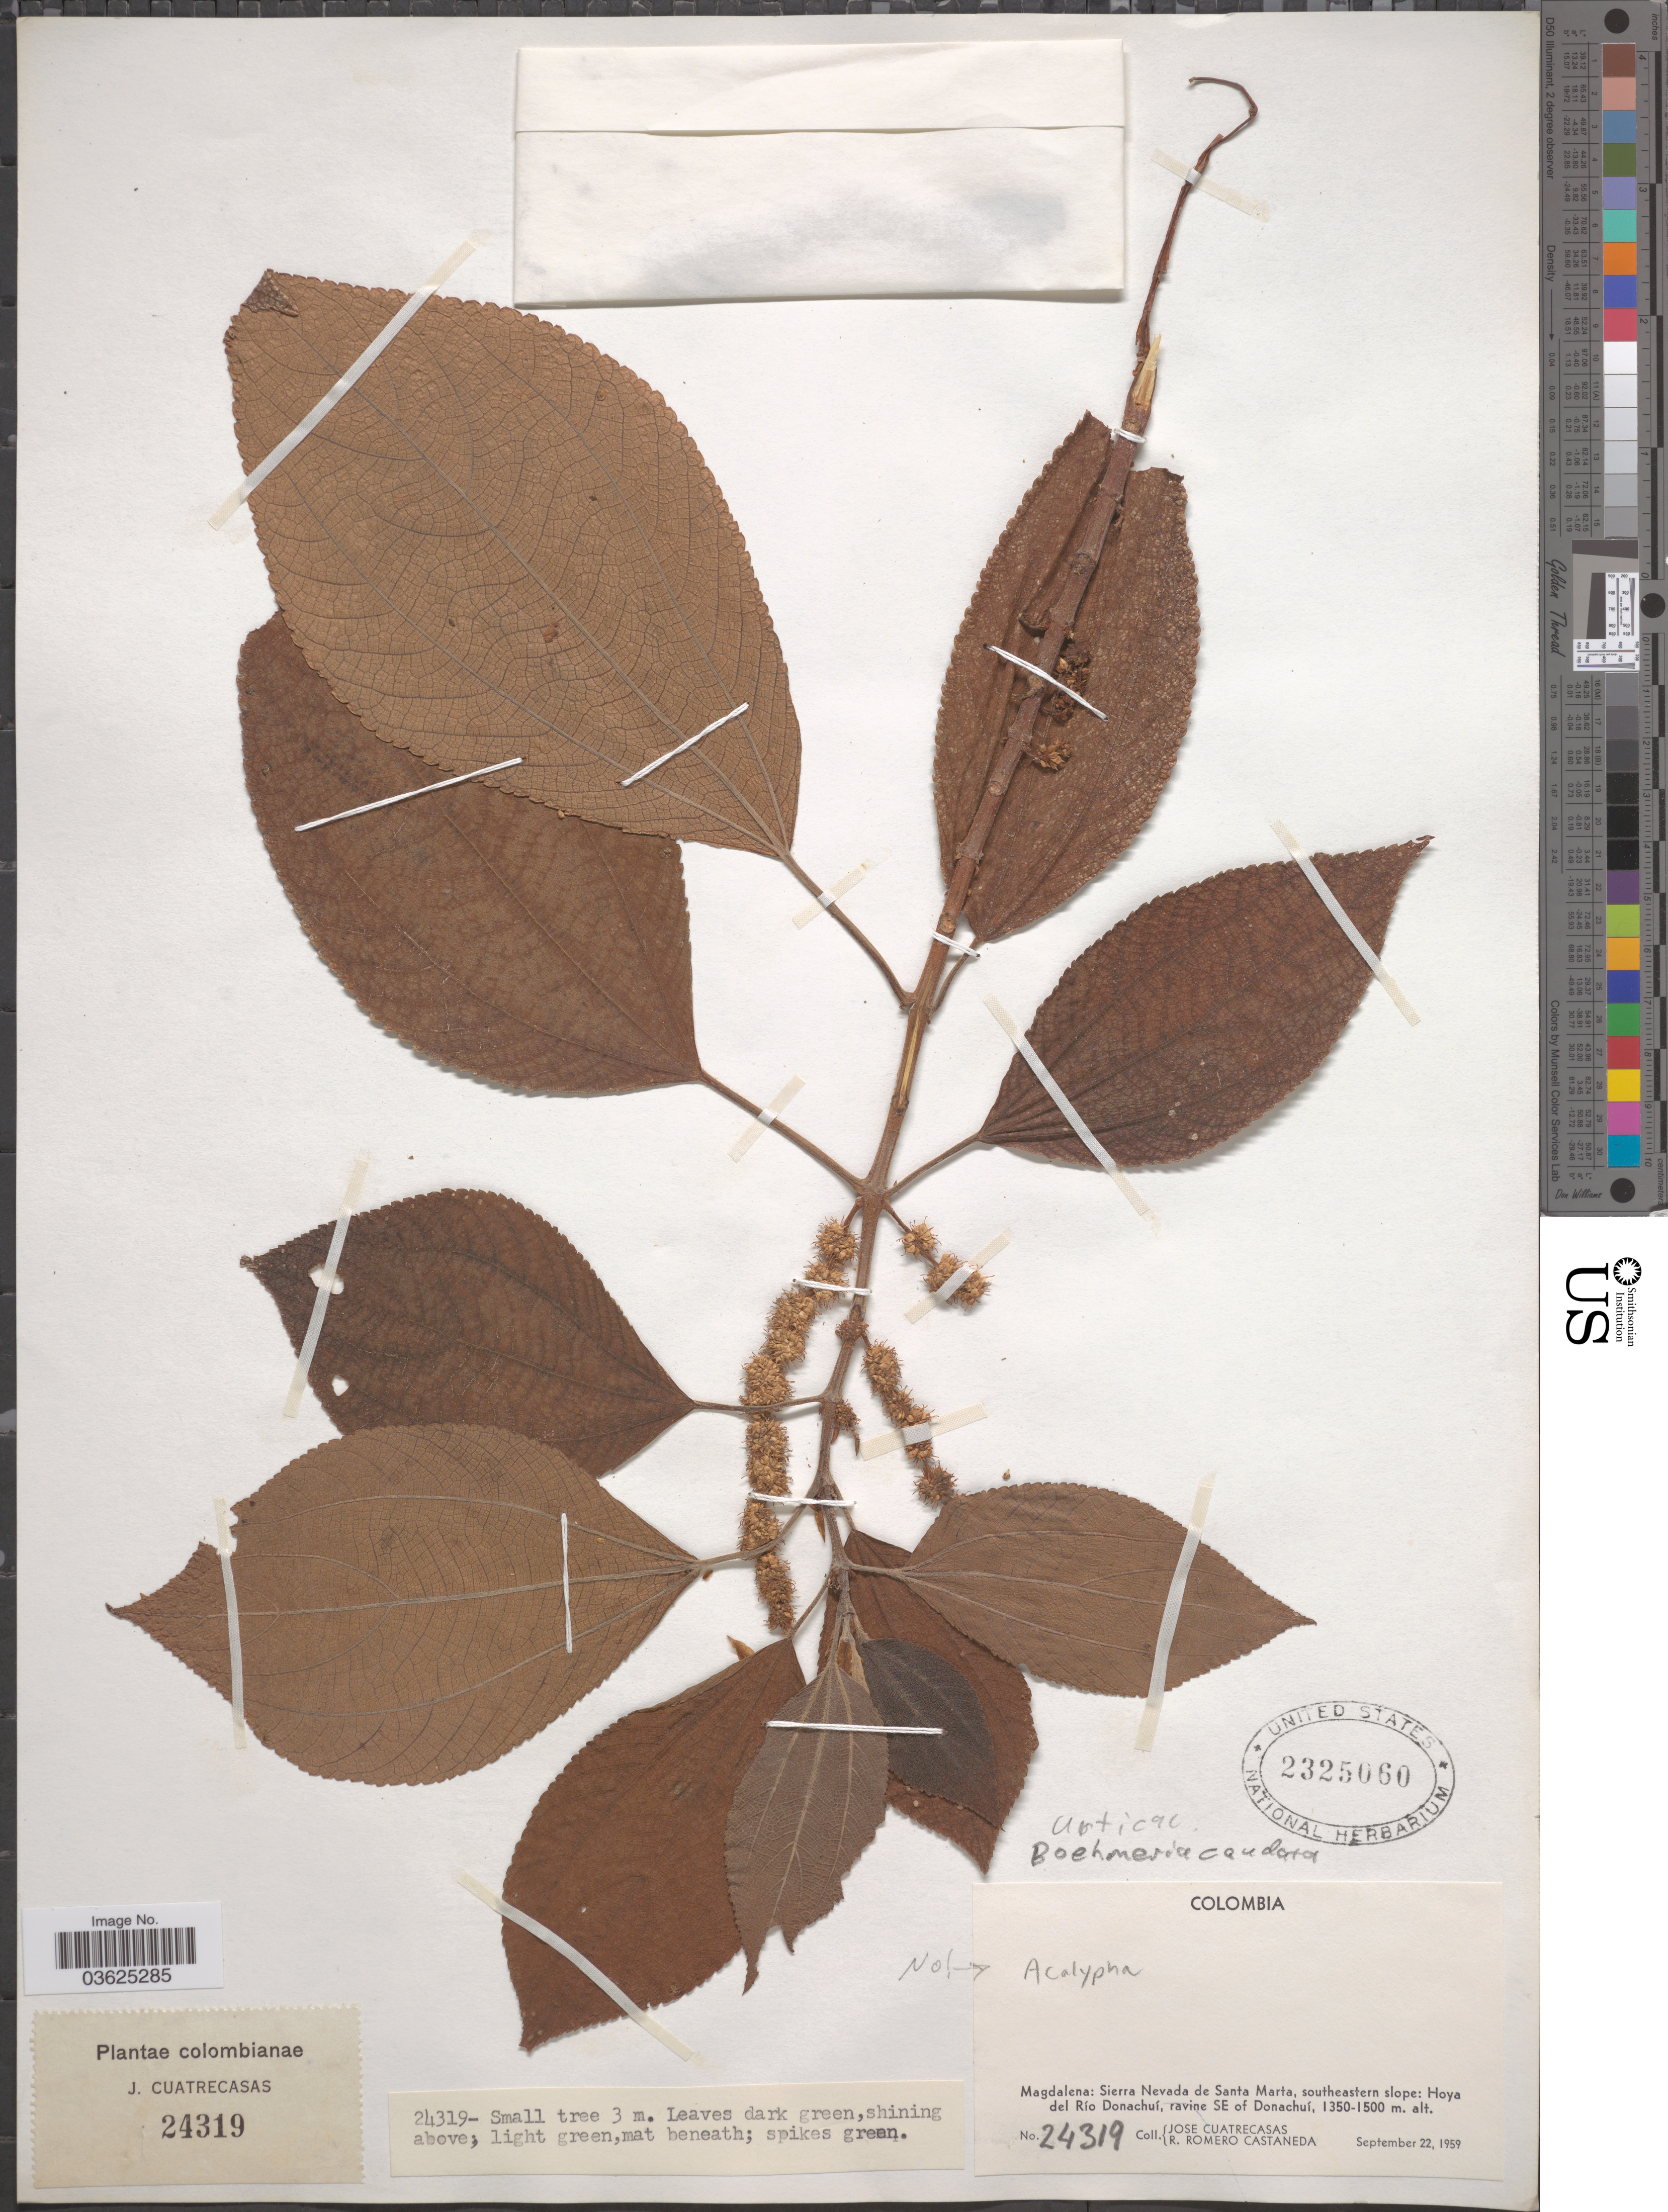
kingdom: Plantae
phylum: Tracheophyta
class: Magnoliopsida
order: Rosales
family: Urticaceae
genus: Boehmeria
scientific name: Boehmeria caudata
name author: Sw.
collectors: J. Cuatrecasas & R. Romero Castañeda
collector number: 24319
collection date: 1959-09-22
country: Colombia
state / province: Magdalena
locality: Sierra Nevada de Santa Marta, southeastern slope: Hoya del Río Donachuí, ravine SE of Donachuí.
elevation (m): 1350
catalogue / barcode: US 2325060